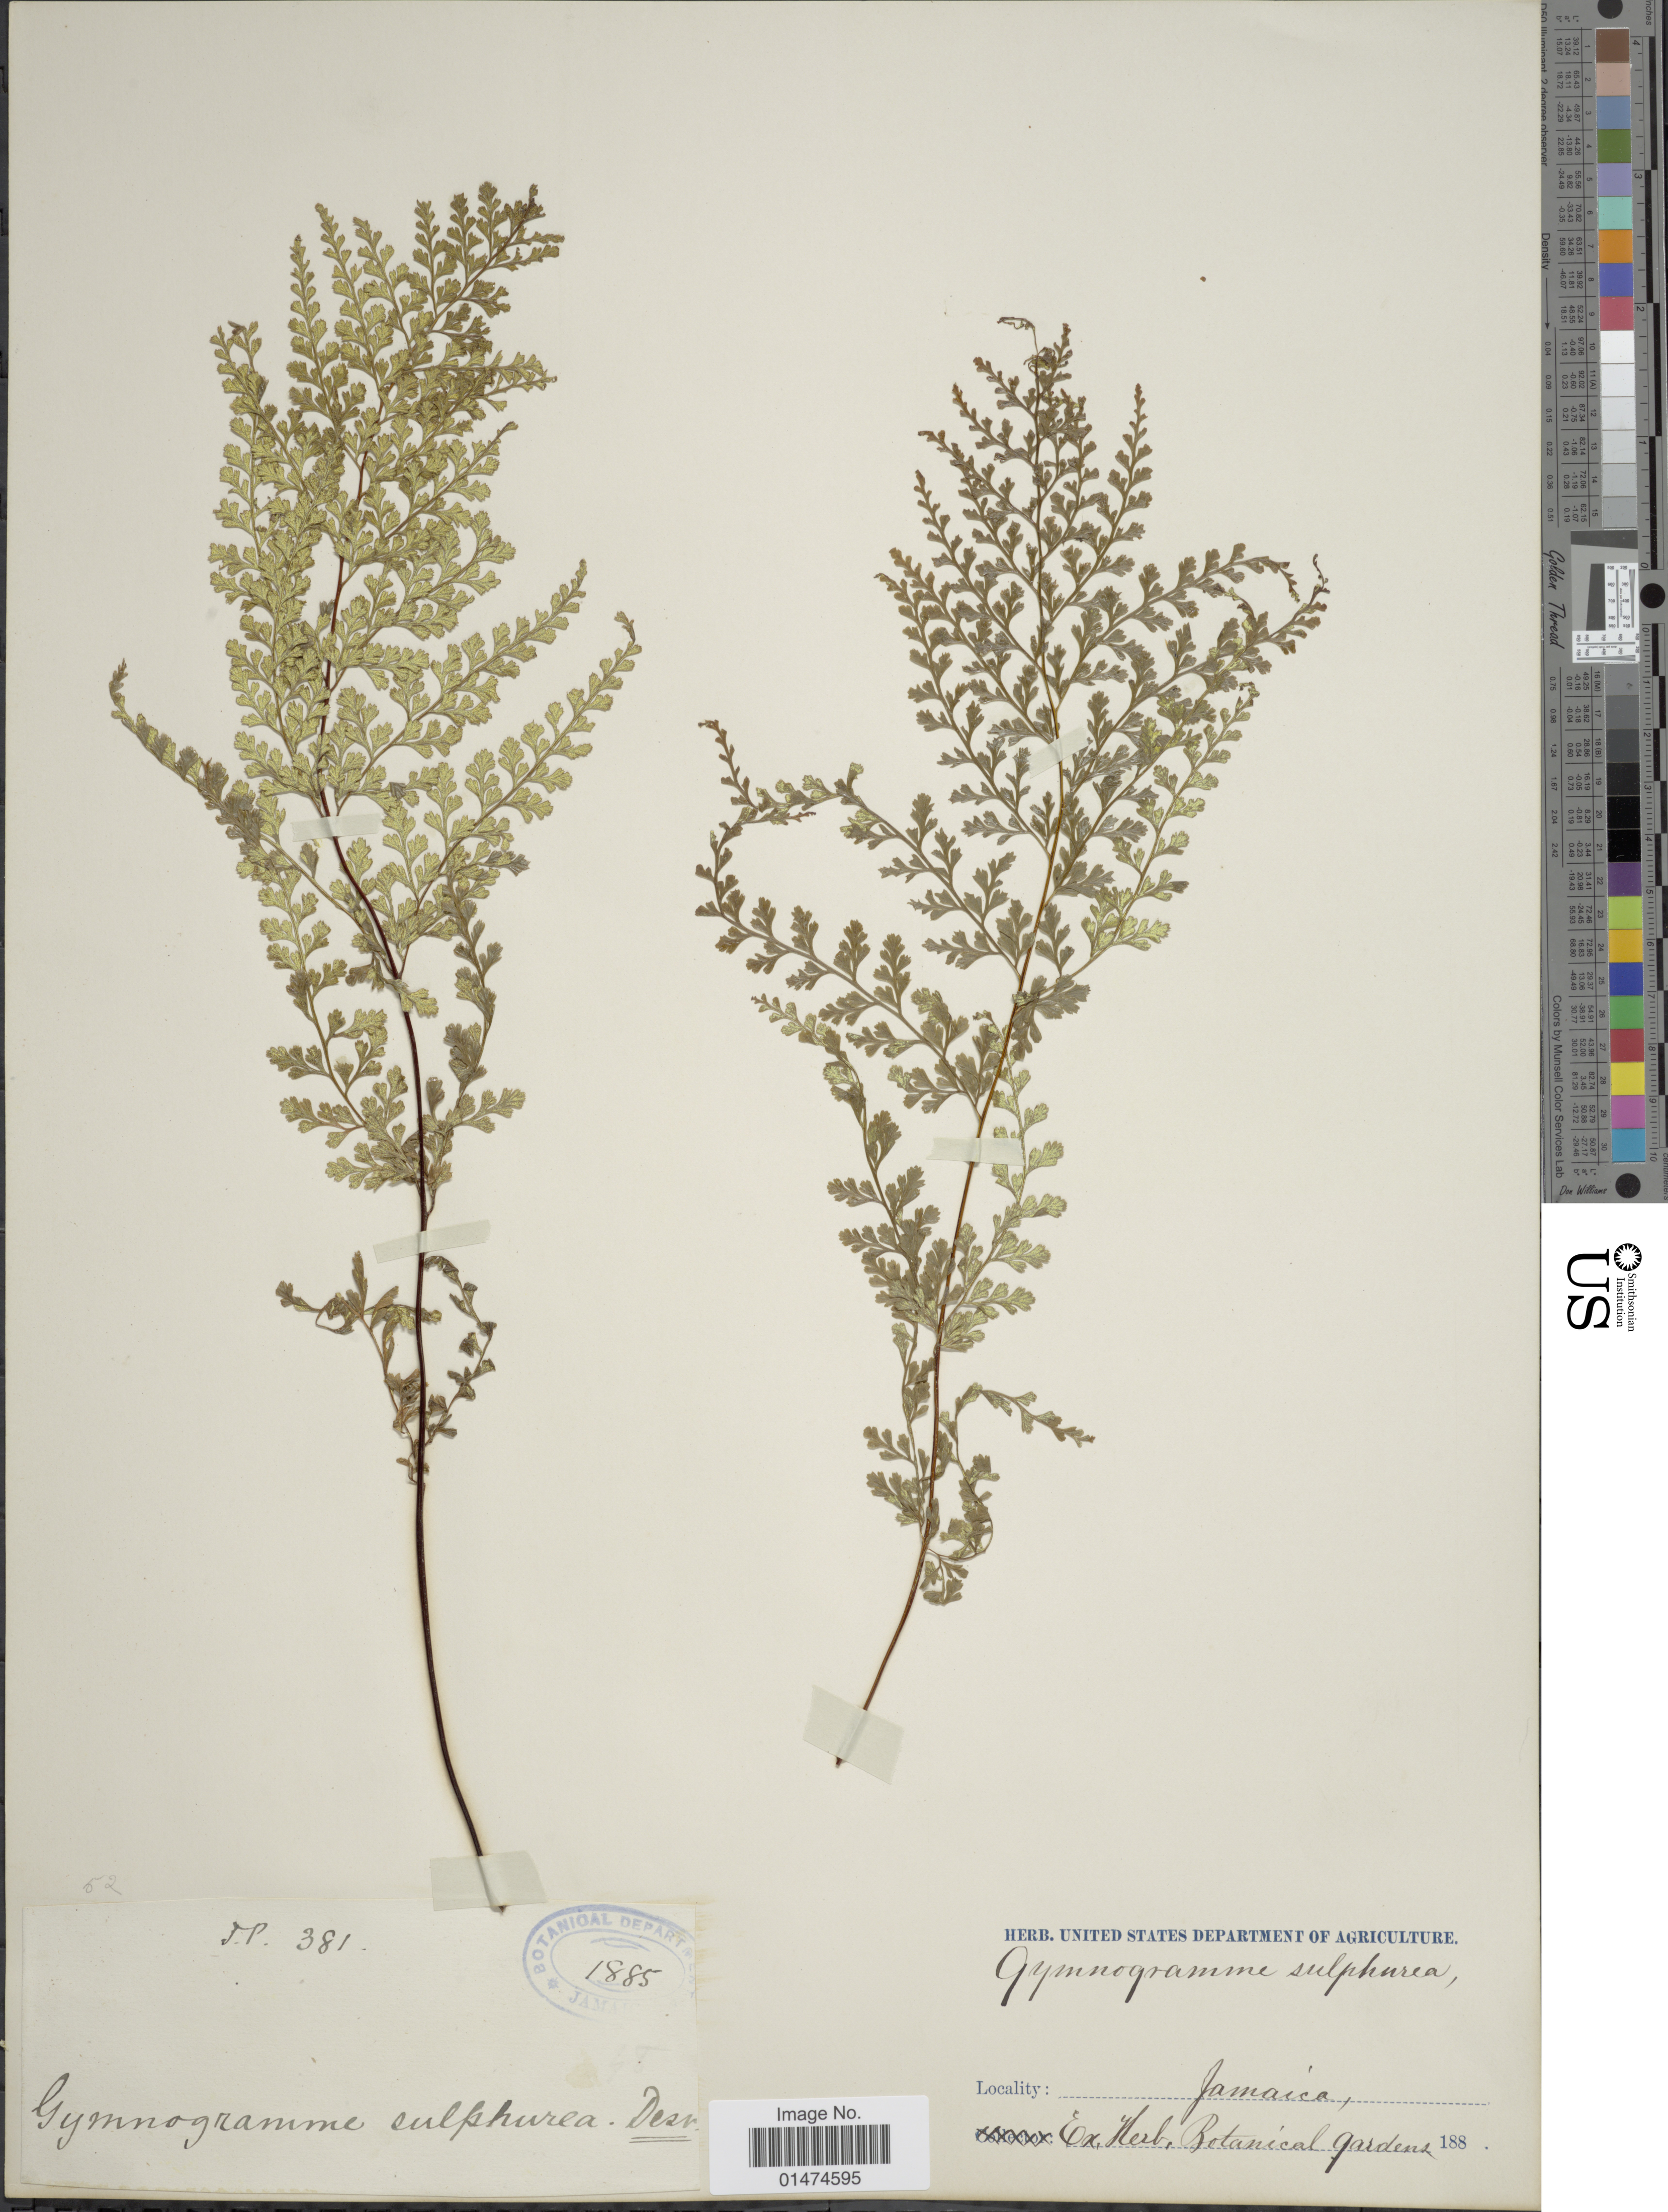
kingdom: Plantae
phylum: Tracheophyta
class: Polypodiopsida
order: Polypodiales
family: Pteridaceae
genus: Pityrogramma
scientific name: Pityrogramma sulphurea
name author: (Sw.) Maxon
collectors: J.P.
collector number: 381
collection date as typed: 188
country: Jamaica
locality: Jamaica.